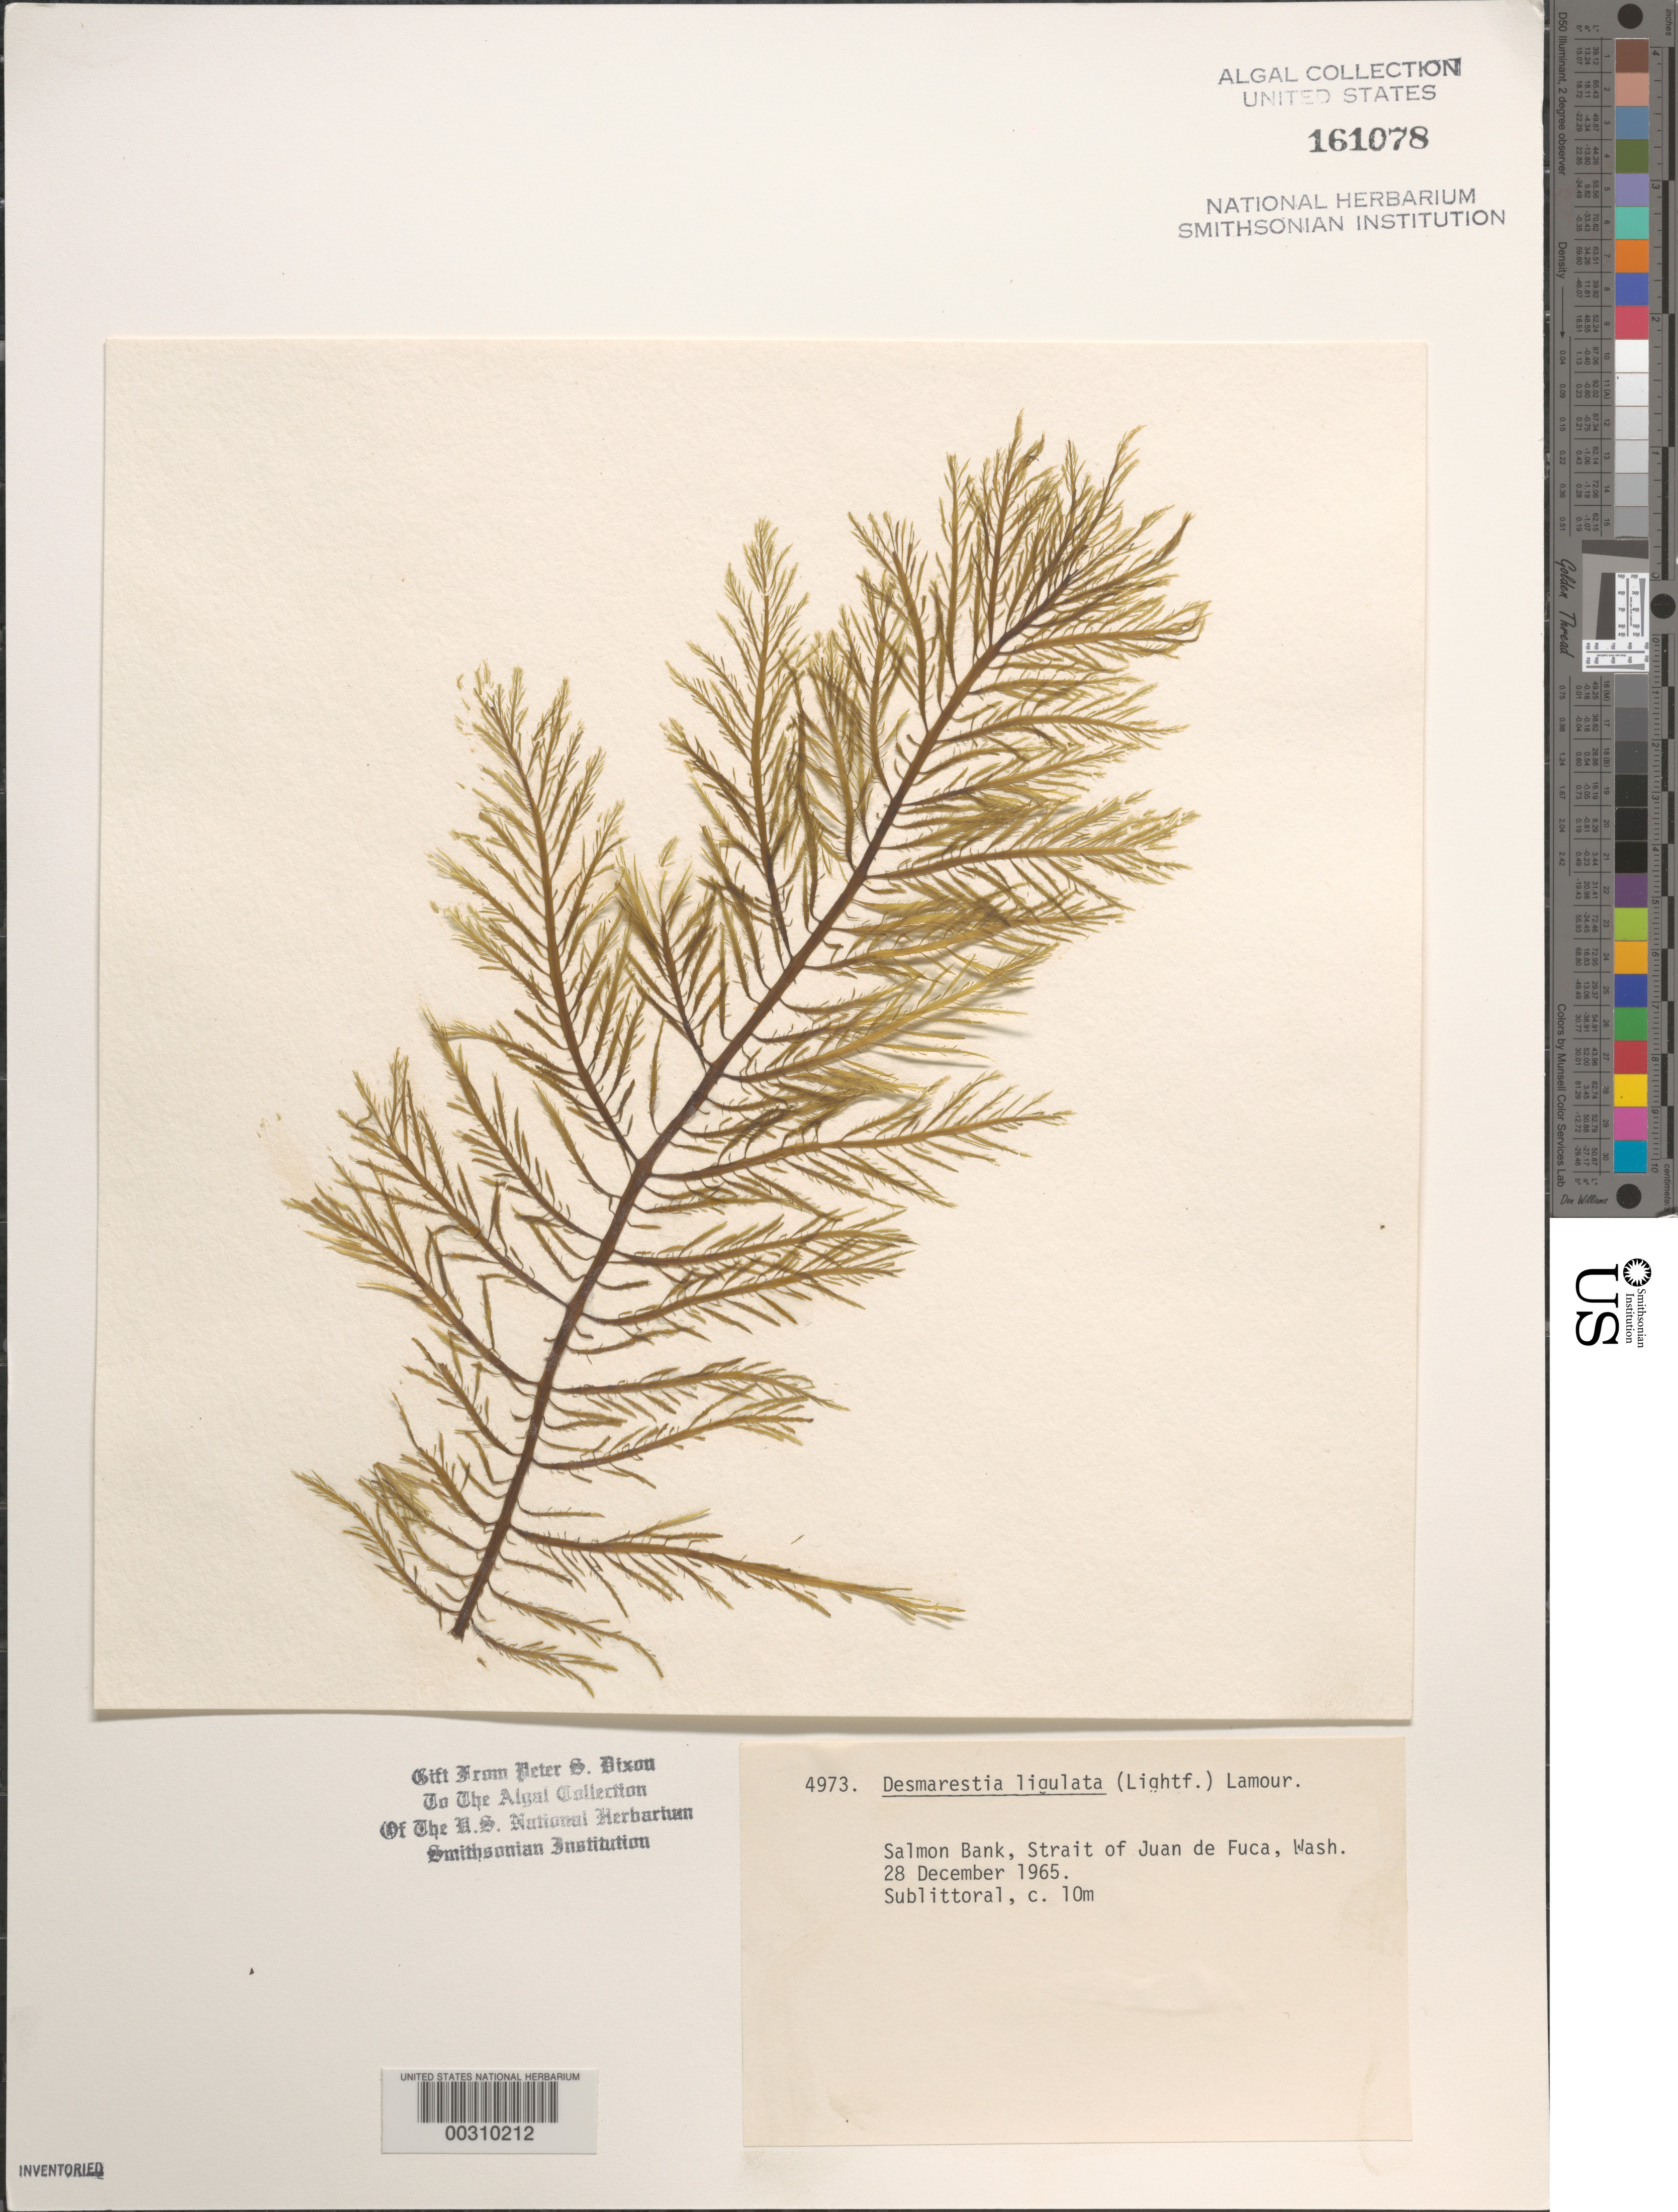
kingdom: Chromista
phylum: Ochrophyta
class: Phaeophyceae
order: Desmarestiales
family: Desmarestiaceae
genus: Desmarestia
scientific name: Desmarestia ligulata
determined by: Dixon, P. S.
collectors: P. S. Dixon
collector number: PSD 4973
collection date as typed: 28 Dec 1965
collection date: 1965-12-28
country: United States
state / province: Washington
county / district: San Juan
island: San Juan Islands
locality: Salmon Bank, Strait of Juan de Fuca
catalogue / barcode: US 161078